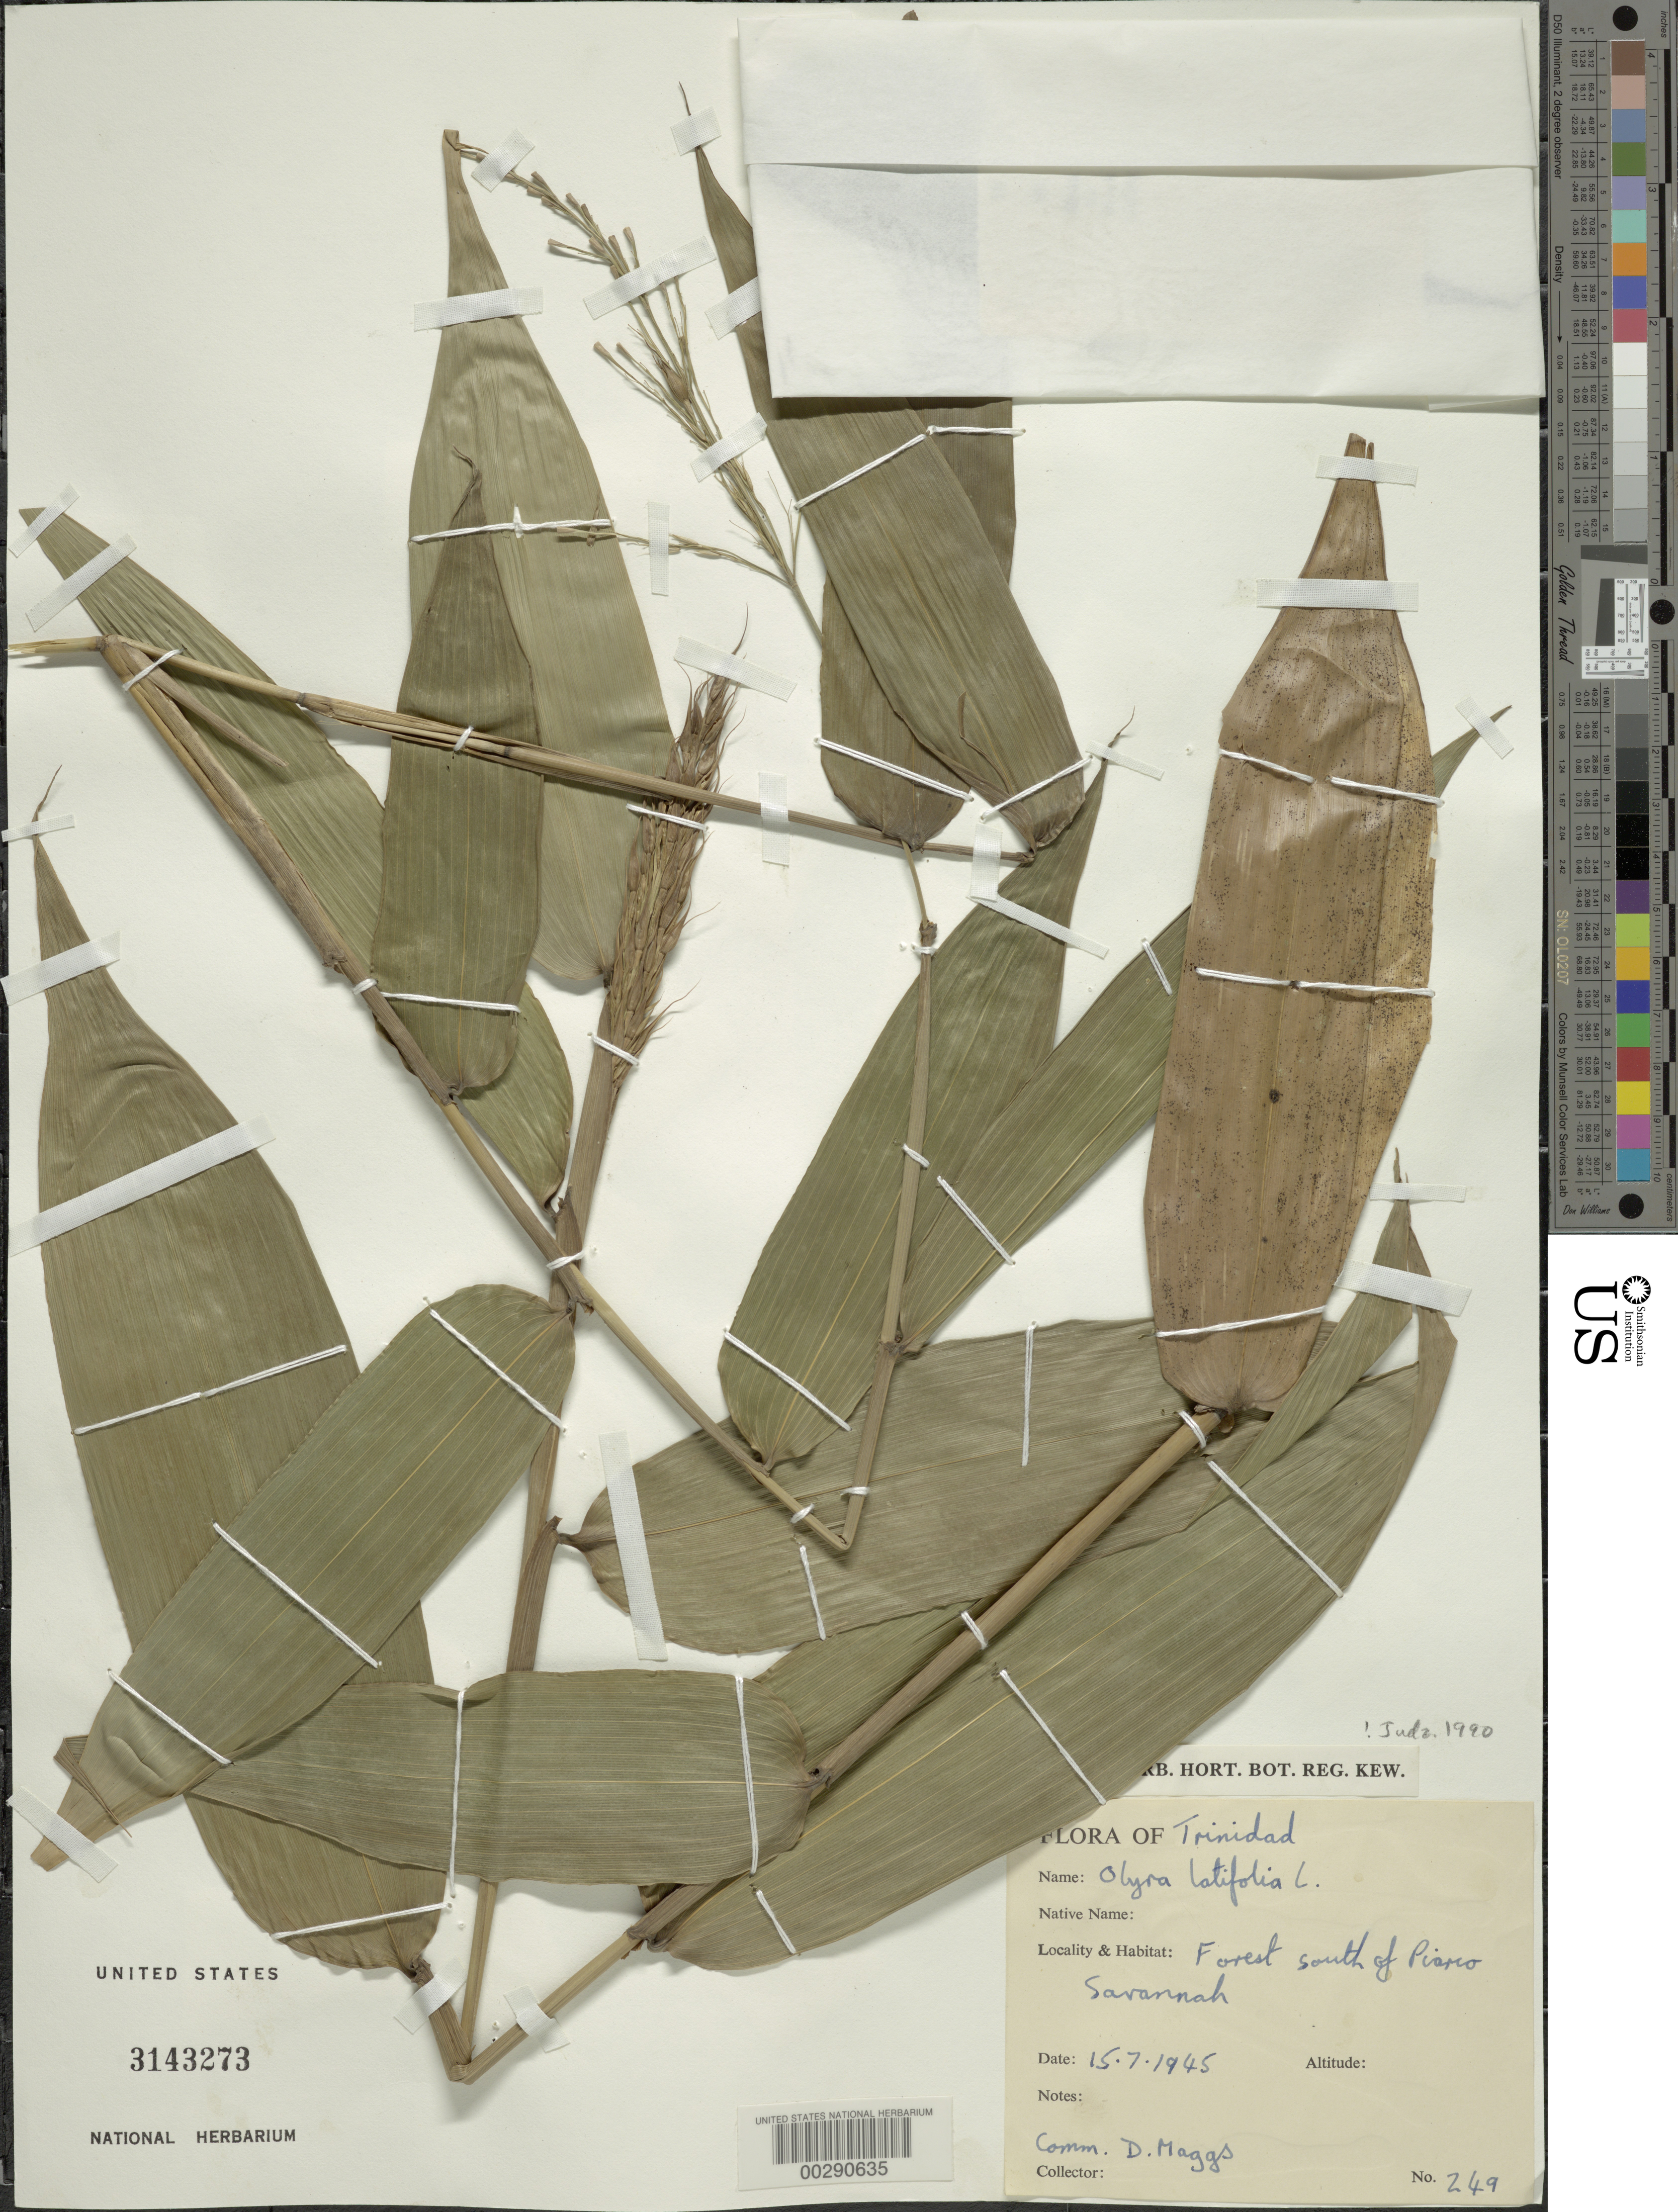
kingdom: Plantae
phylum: Tracheophyta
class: Liliopsida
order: Poales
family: Poaceae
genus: Olyra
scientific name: Olyra latifolia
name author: L.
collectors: D. Maggs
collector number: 249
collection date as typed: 15 Jul 1945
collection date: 1945-07-15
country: Trinidad and Tobago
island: Trinidad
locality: Forest s of piarco savannah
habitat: In semi shade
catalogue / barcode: US 3143273